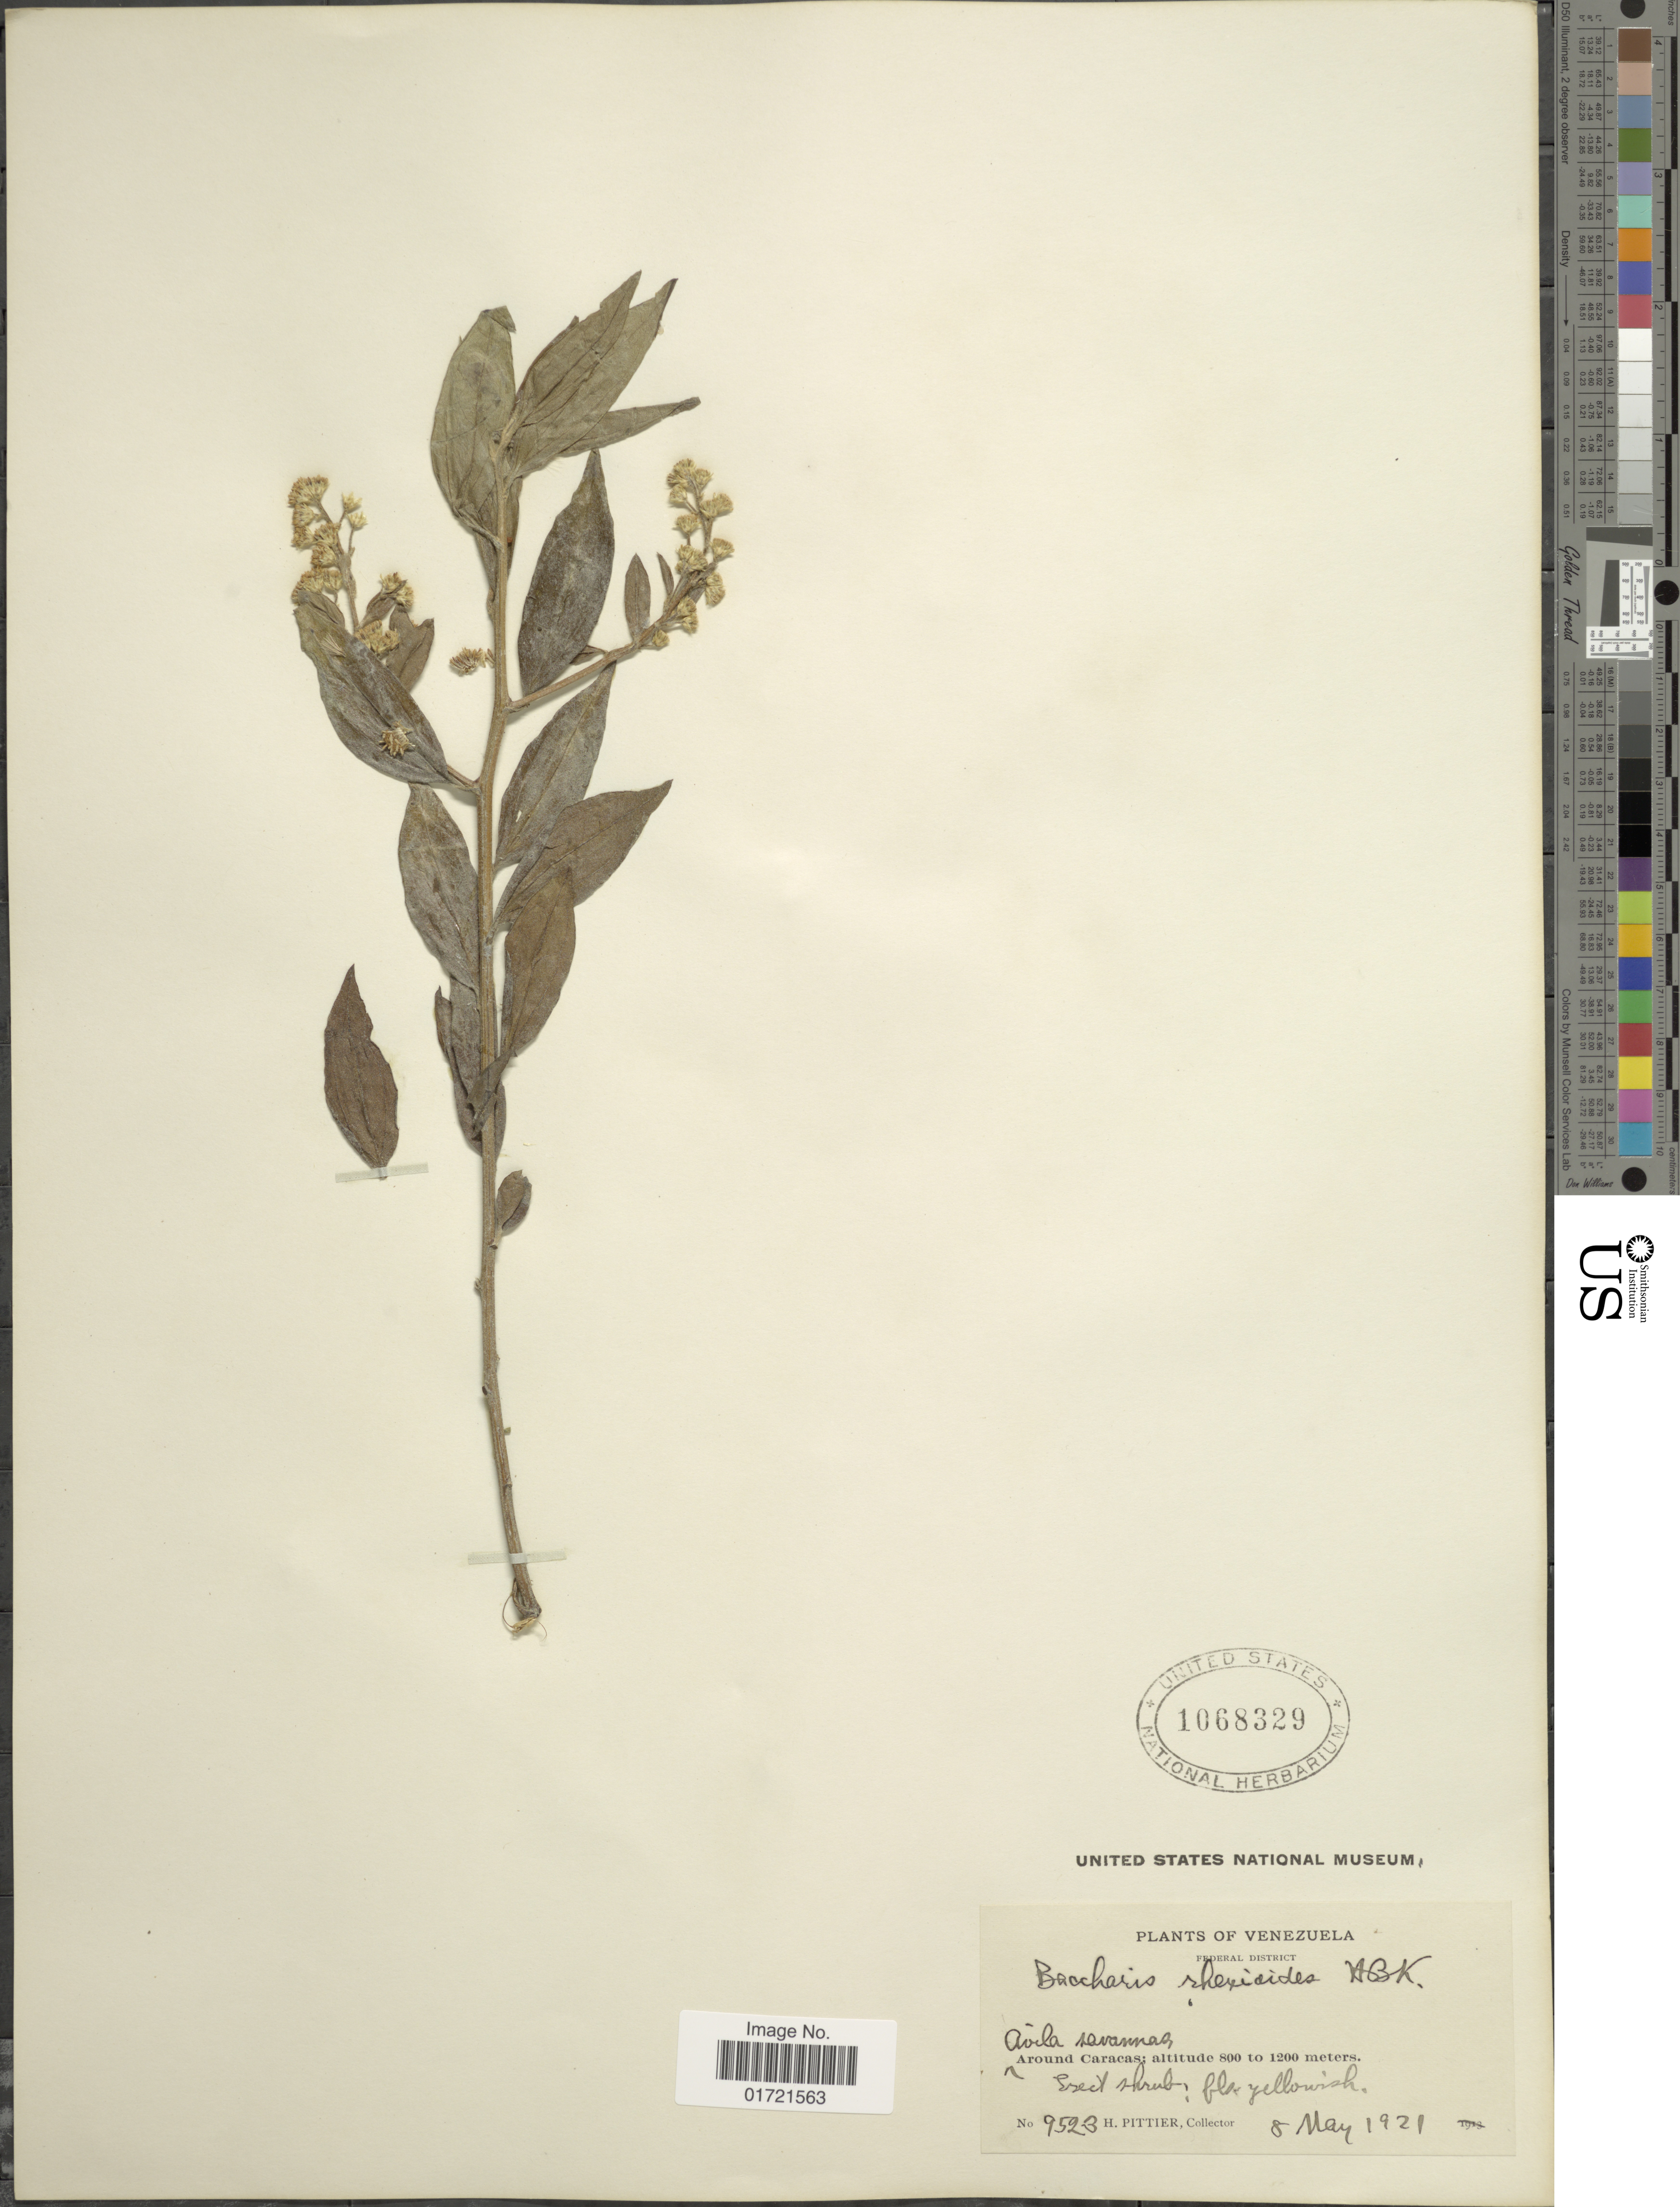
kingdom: Plantae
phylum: Tracheophyta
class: Magnoliopsida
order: Asterales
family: Asteraceae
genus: Baccharis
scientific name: Baccharis trinervis var. rhexioides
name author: (Kunth) Baker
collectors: H. F. Pittier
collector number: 9523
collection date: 1921-05-08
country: Venezuela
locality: Federal District, Avila Savannah, Around Caracas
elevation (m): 800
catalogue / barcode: US 1068329